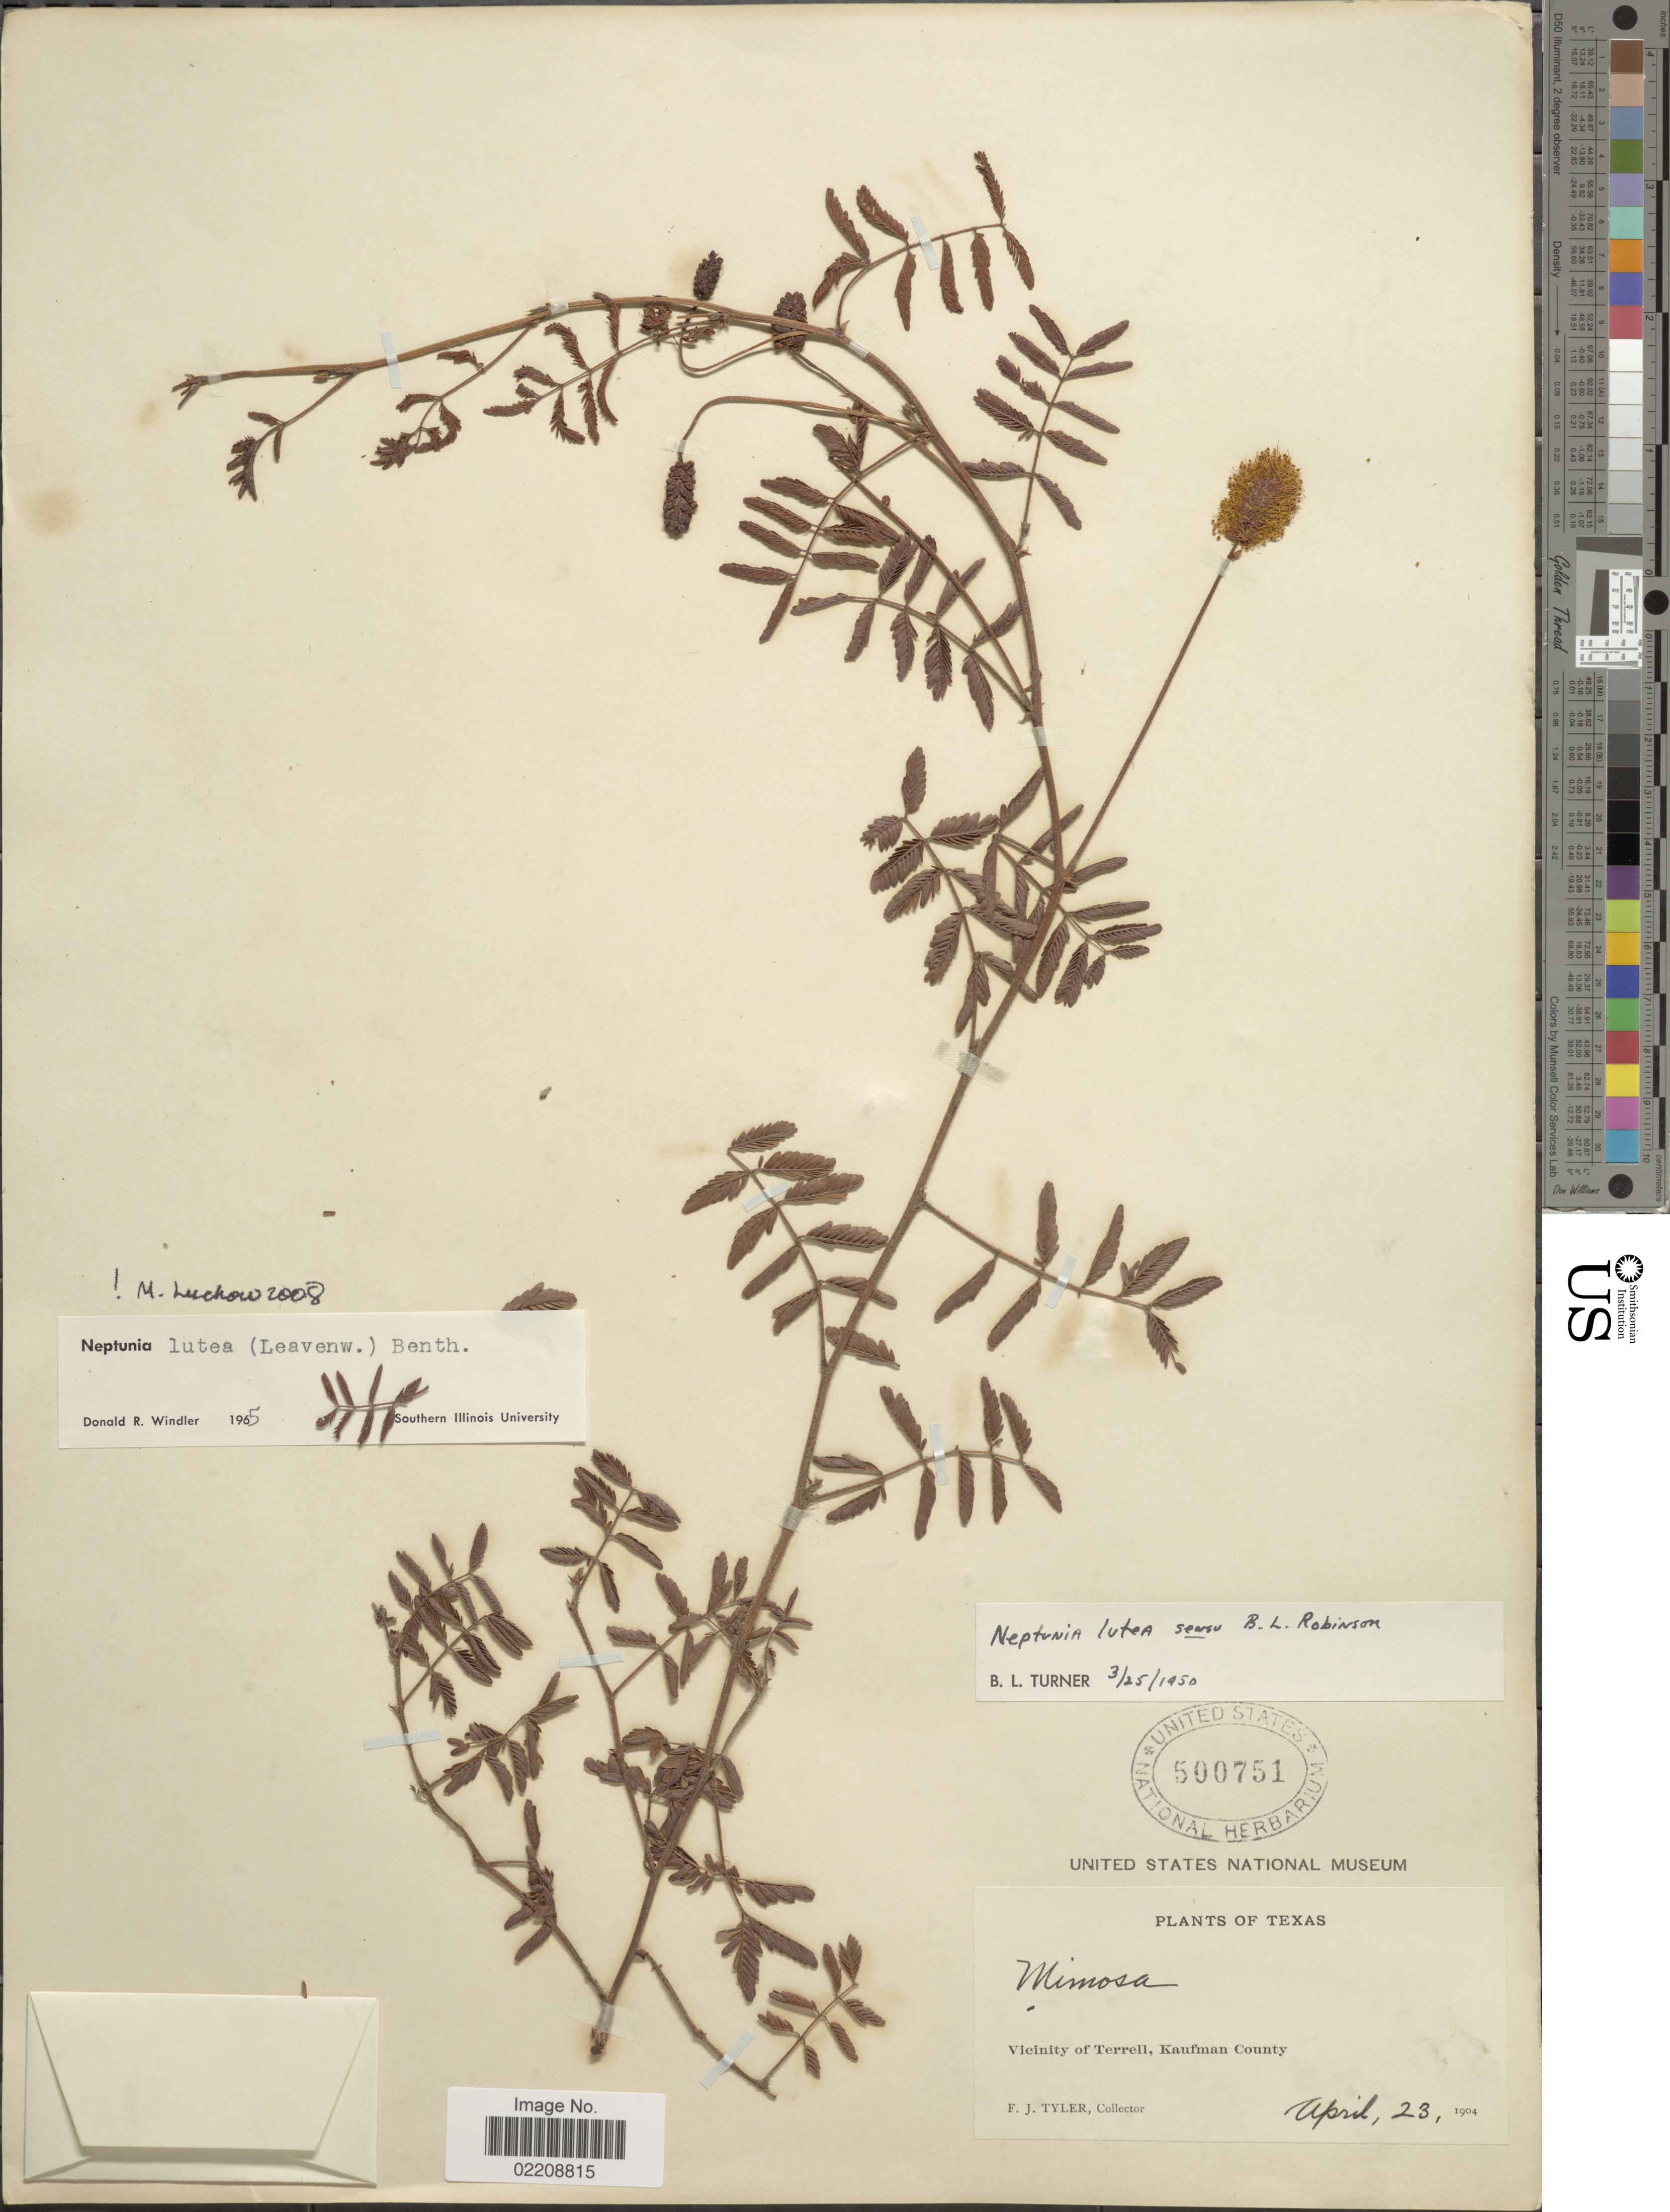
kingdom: Plantae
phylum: Tracheophyta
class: Magnoliopsida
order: Fabales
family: Fabaceae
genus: Neptunia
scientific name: Neptunia lutea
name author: (Leavenw.) Benth.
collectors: F. Tyler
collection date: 1904-04-23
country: United States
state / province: Texas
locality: Vicinity of Terrell, Kaufmann County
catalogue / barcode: US 500751